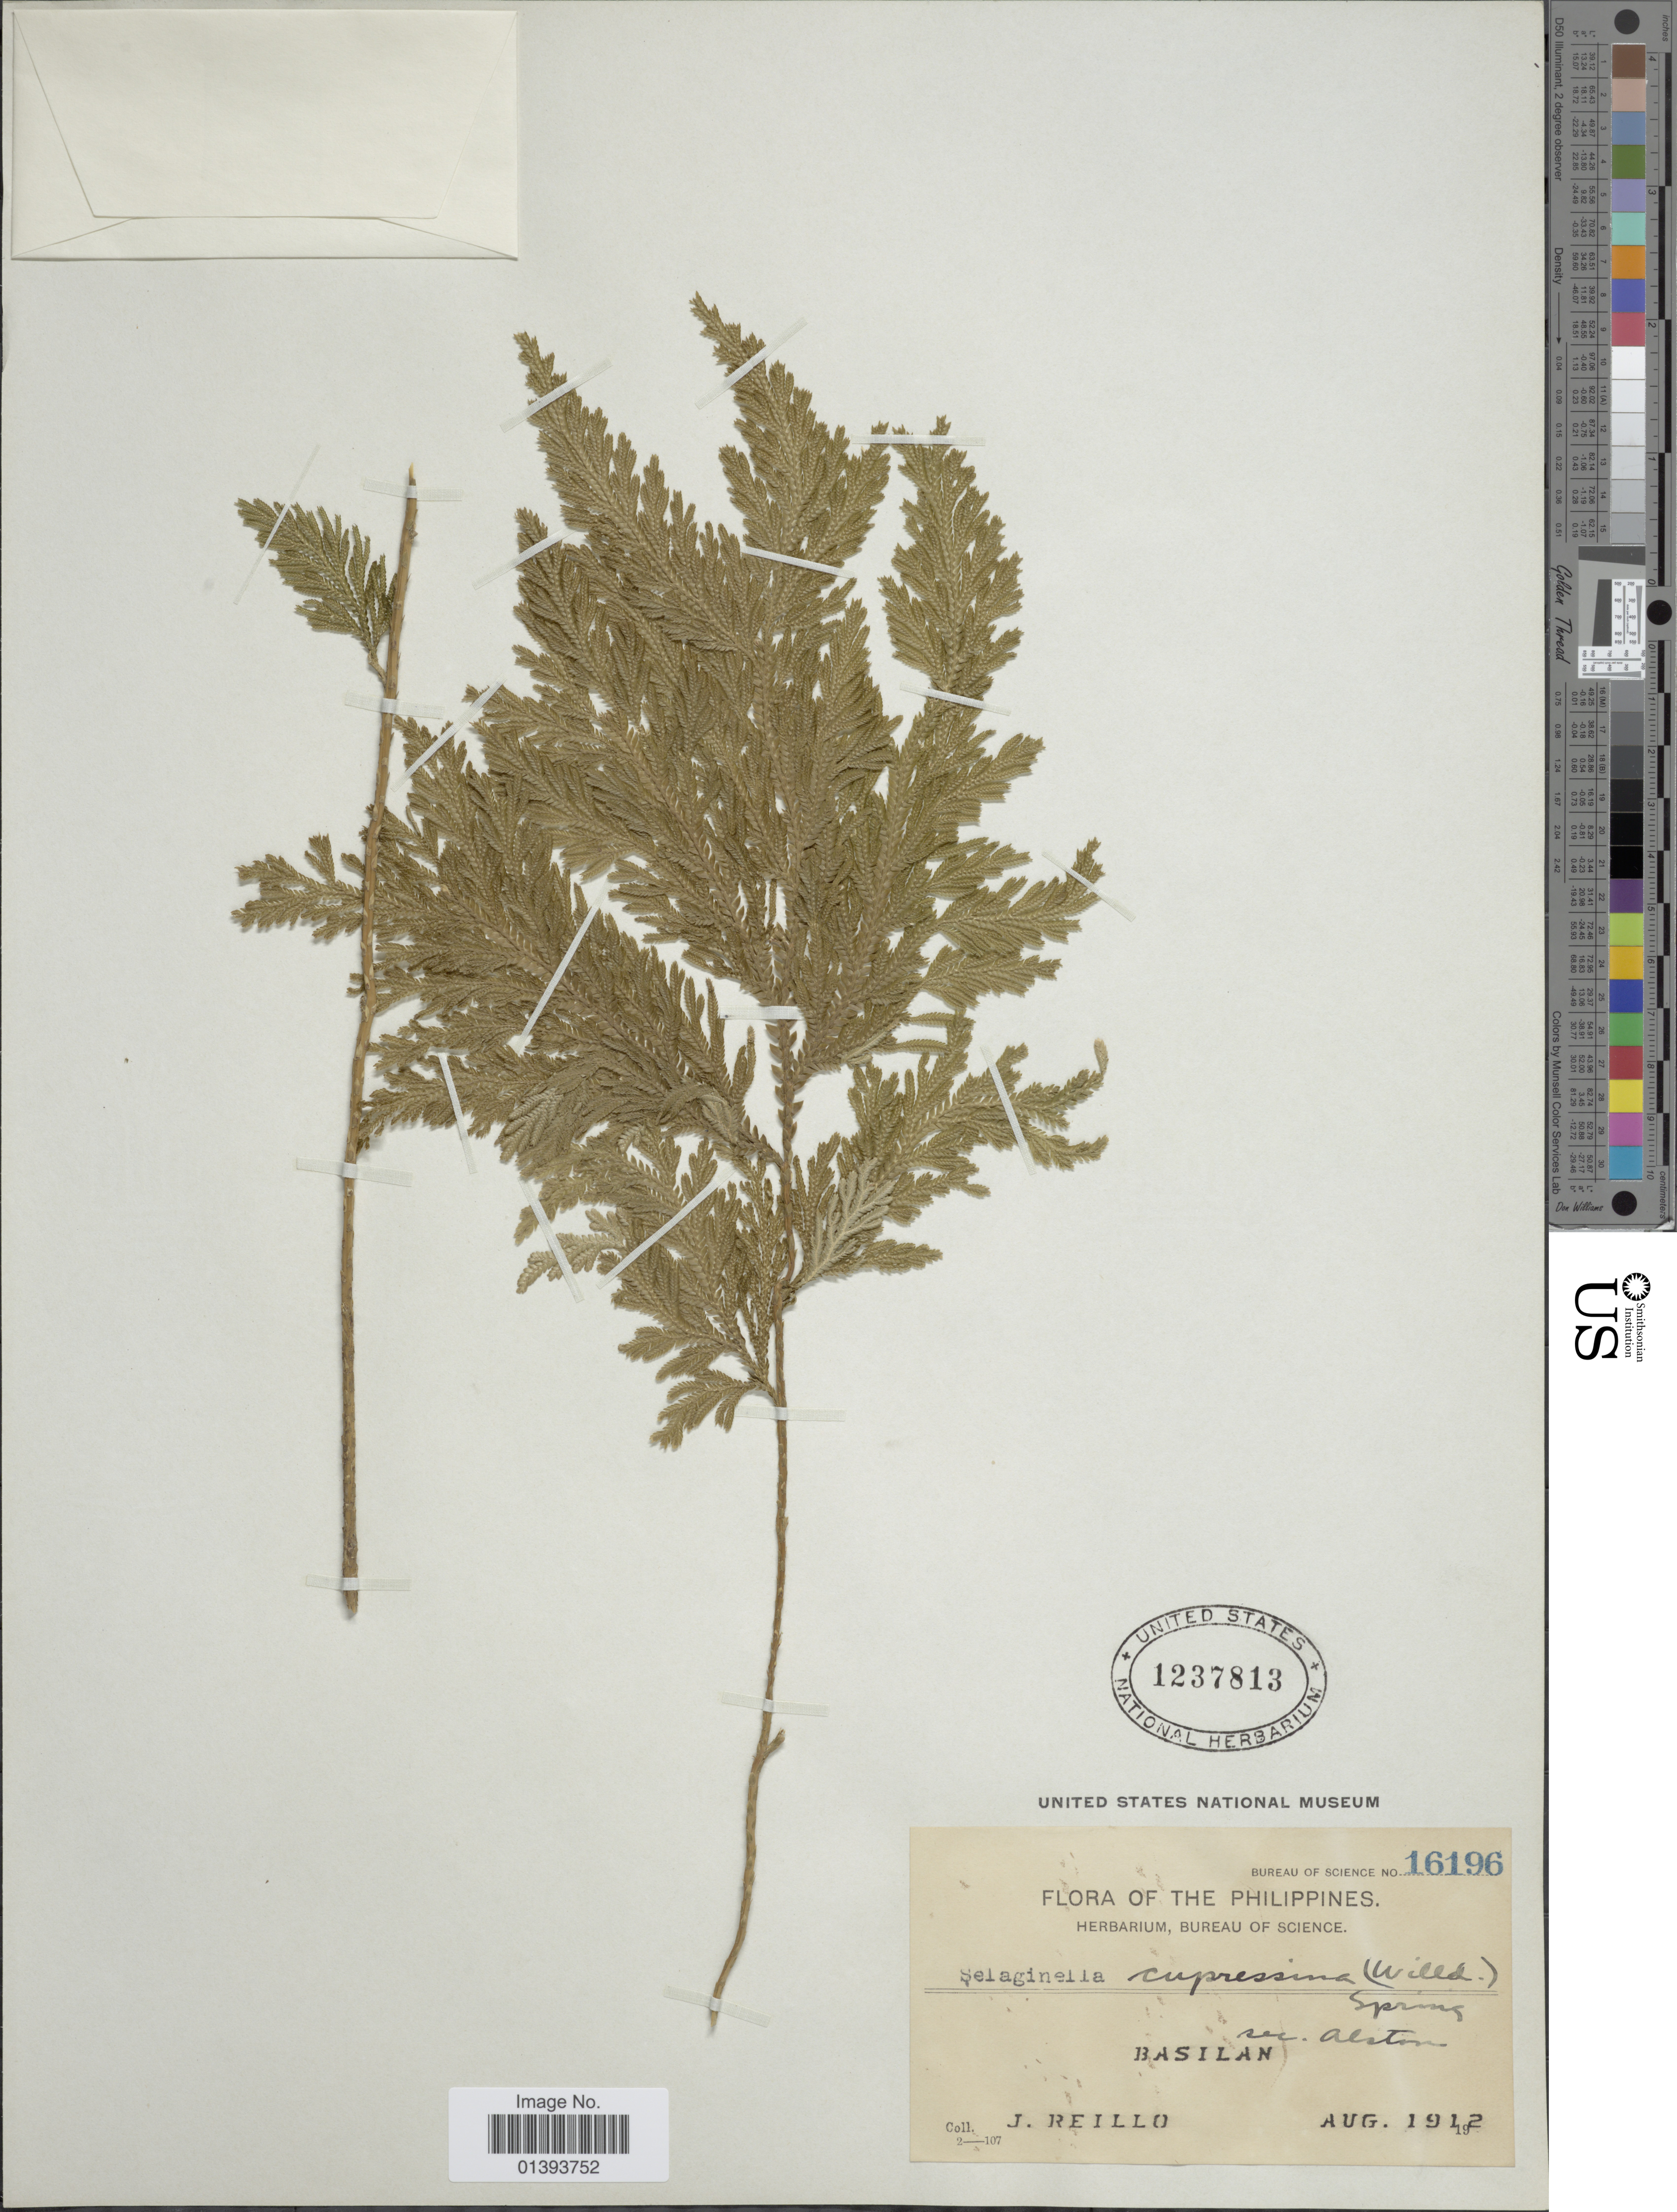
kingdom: Plantae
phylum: Tracheophyta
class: Lycopodiopsida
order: Selaginellales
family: Selaginellaceae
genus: Selaginella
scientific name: Selaginella cupressina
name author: (Willd.) Spring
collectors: J. Reillo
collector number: Bureau of Science 16196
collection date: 1912-08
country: Philippines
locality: Basilan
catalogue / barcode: US 1237813